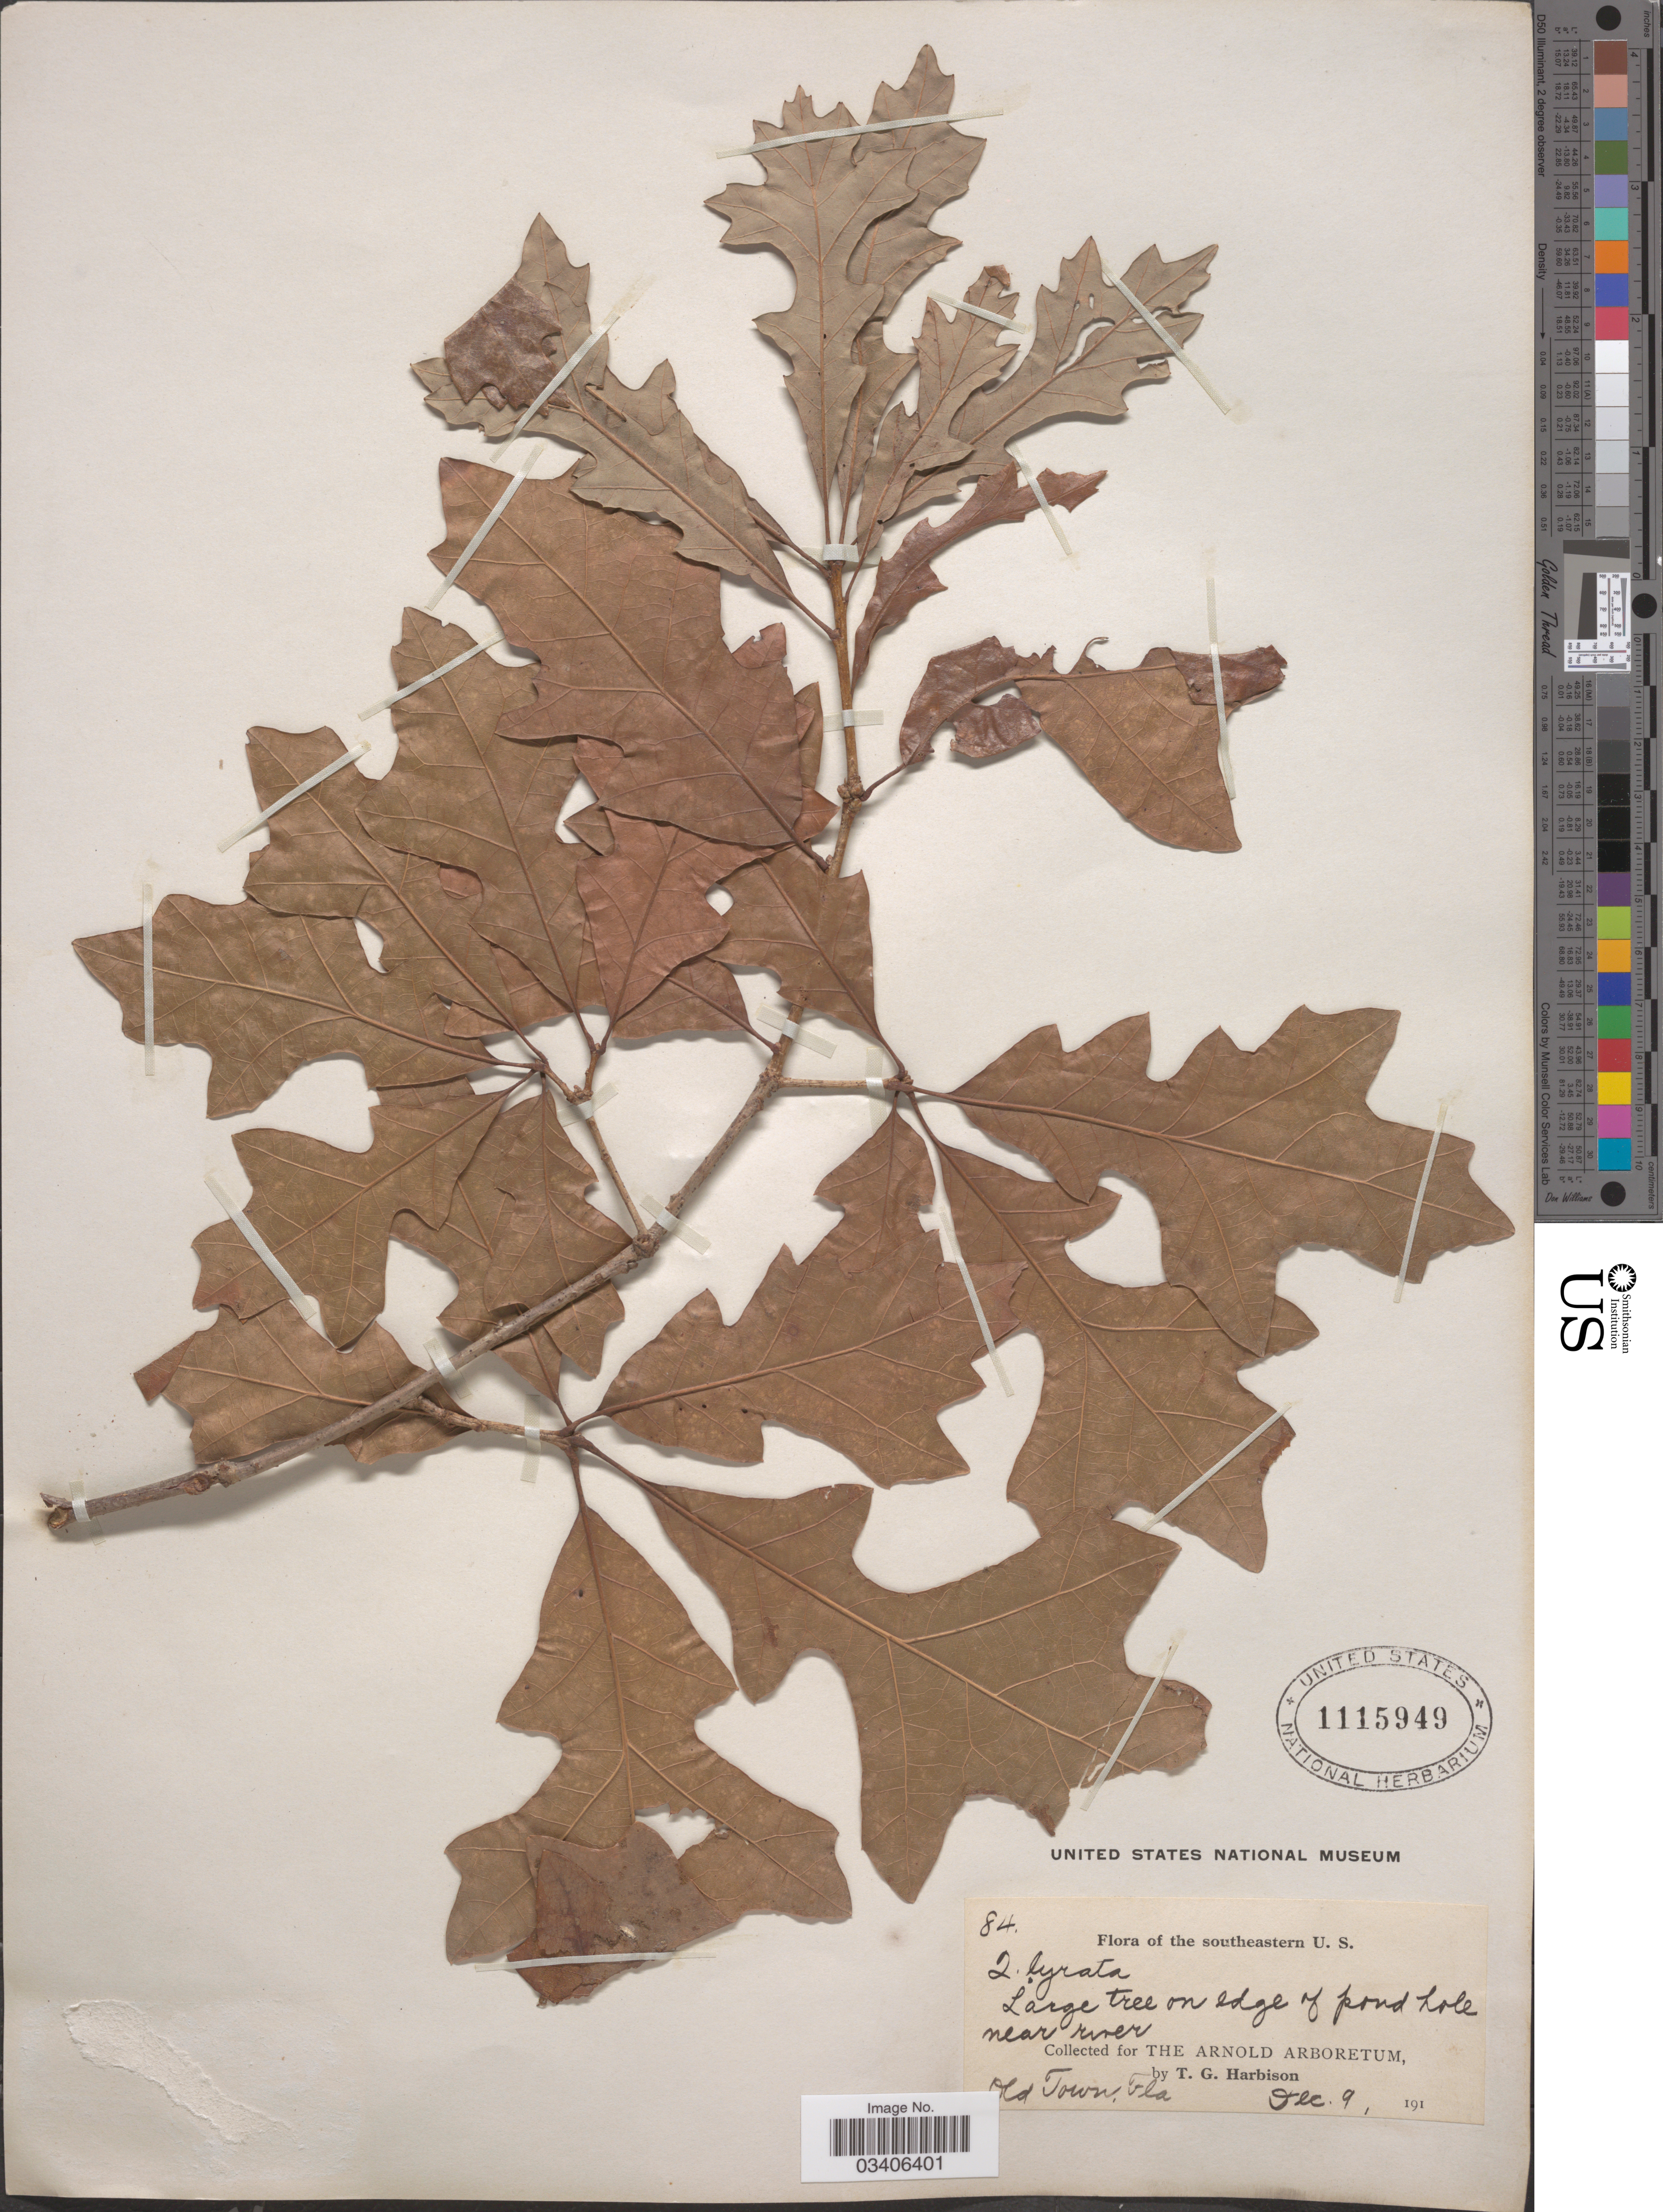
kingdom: Plantae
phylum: Tracheophyta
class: Magnoliopsida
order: Fagales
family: Fagaceae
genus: Quercus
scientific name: Quercus lyrata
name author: Walter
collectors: T. Harbison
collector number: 84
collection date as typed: dec. 9, 191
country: United States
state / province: Florida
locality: The southeastern U. S. On edge of pond hole near river. Old Town.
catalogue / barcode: US 1115949